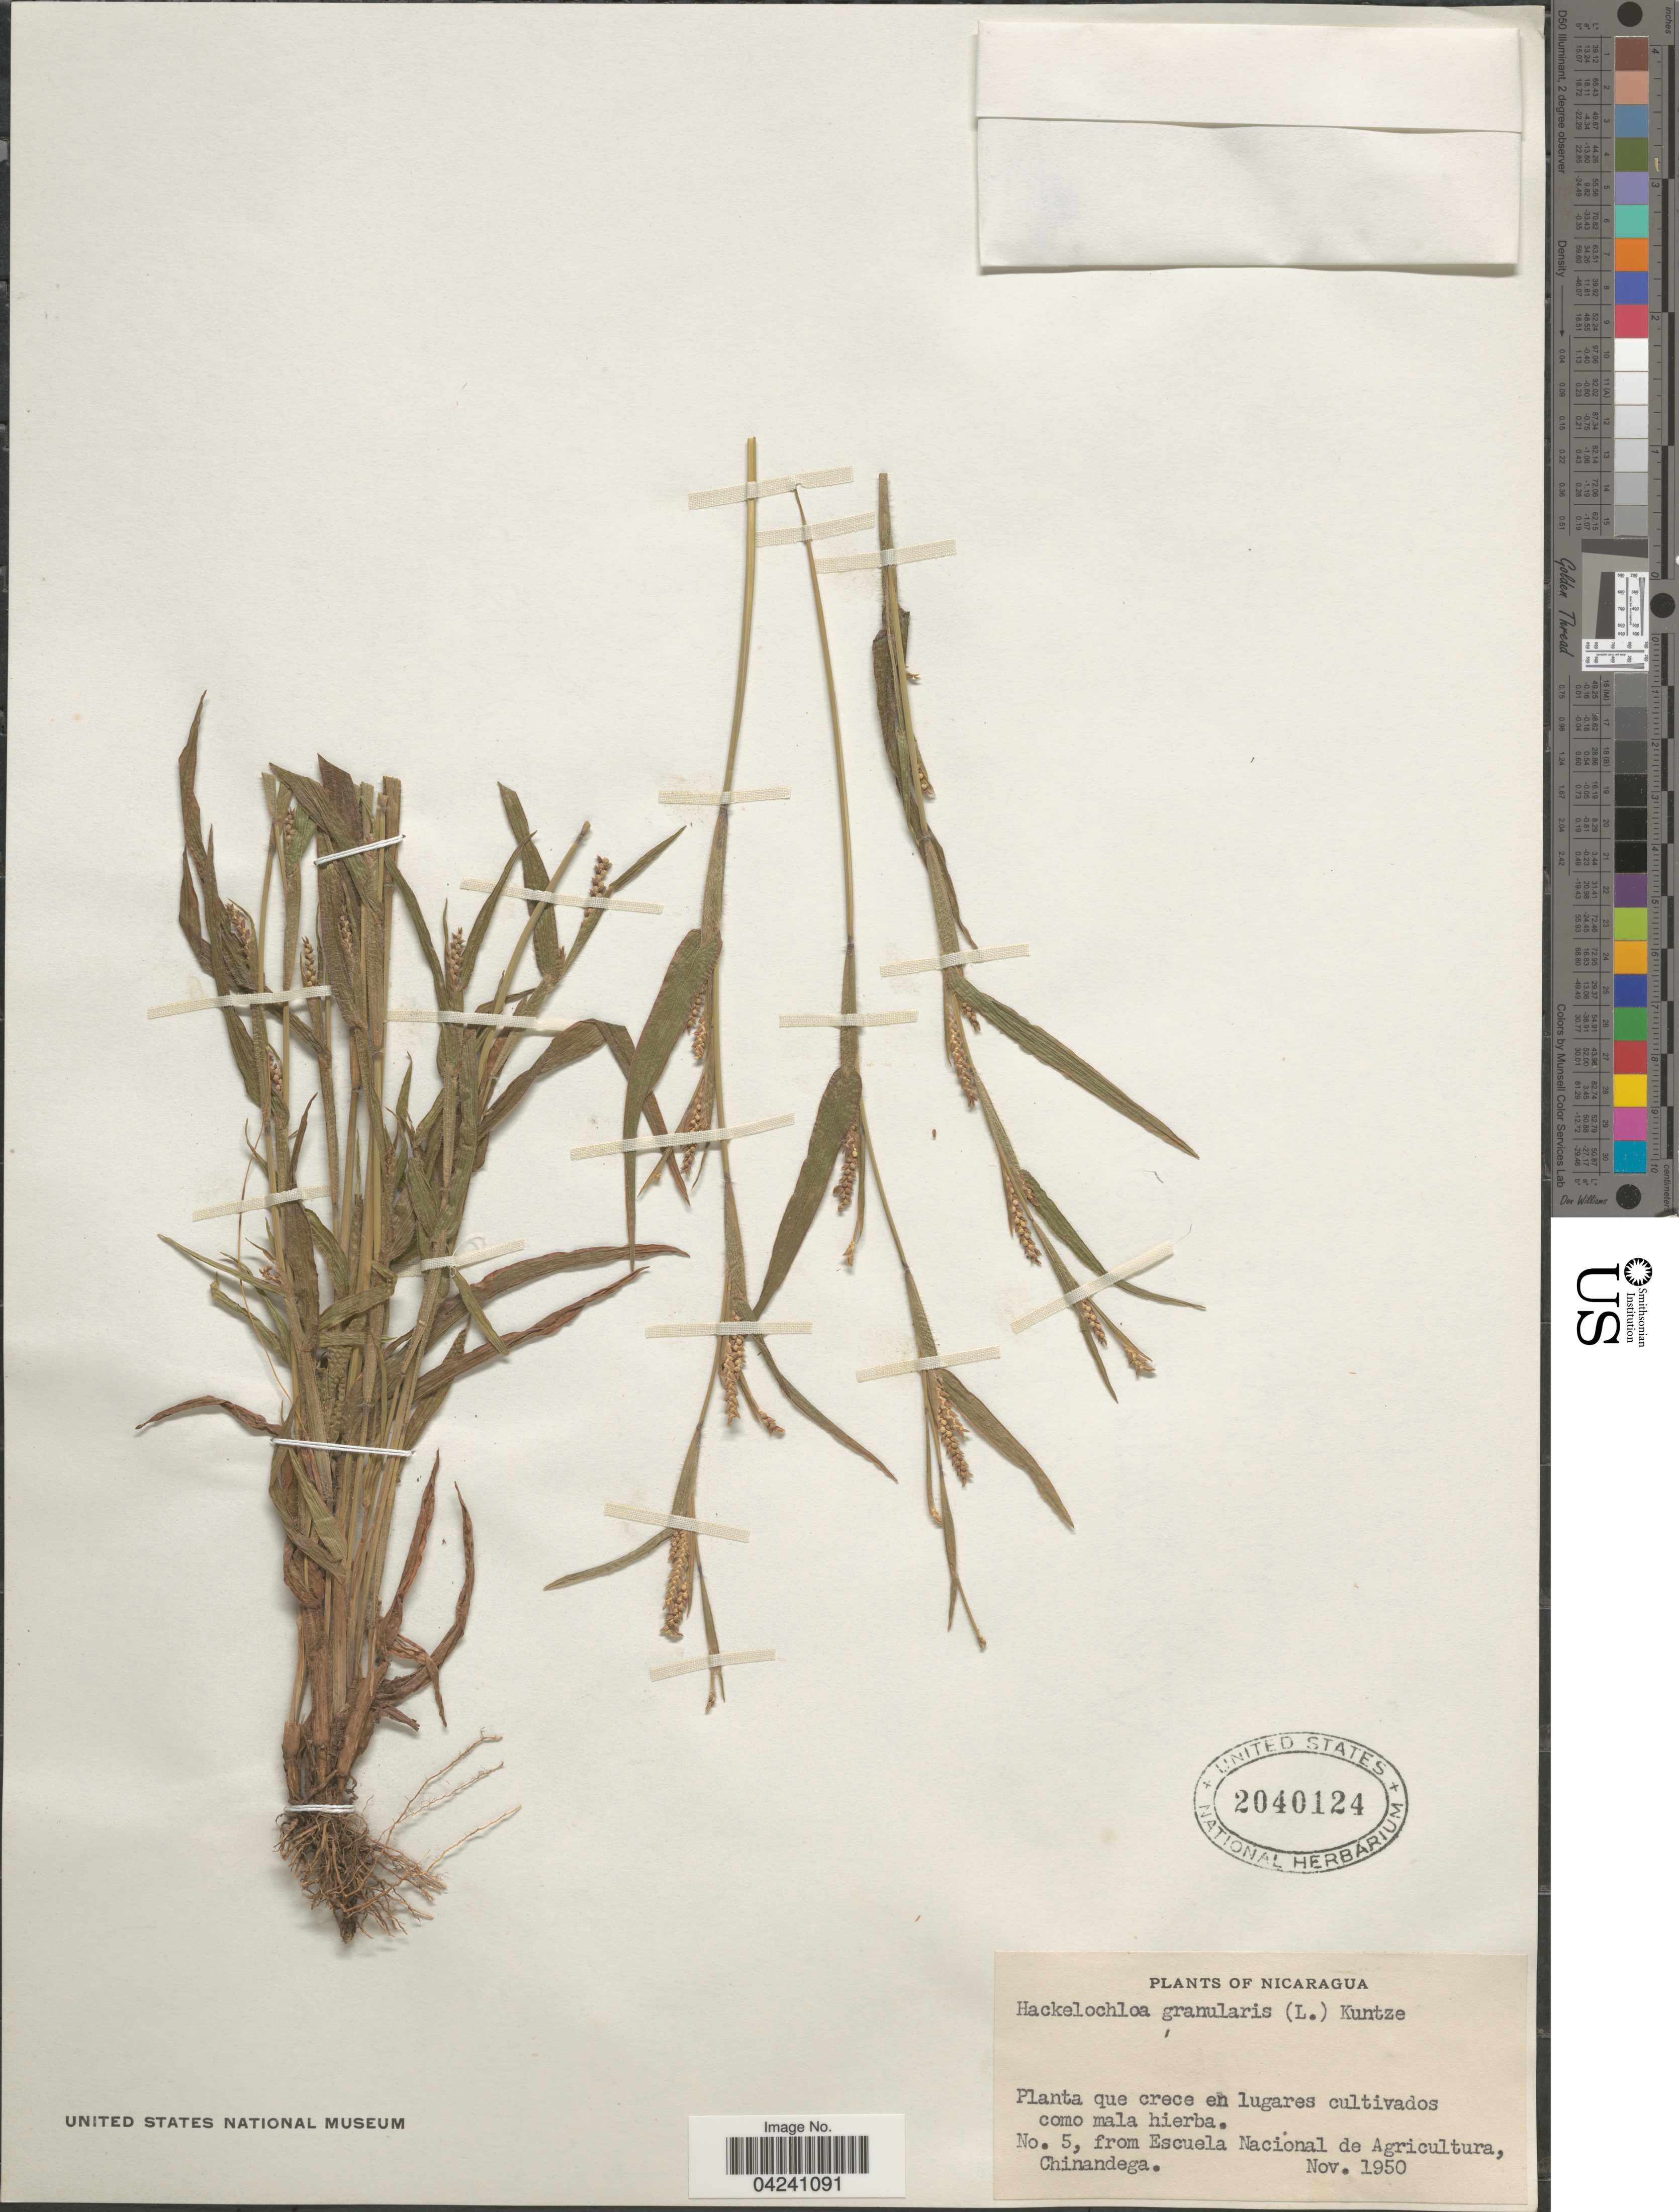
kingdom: Plantae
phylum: Tracheophyta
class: Liliopsida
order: Poales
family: Poaceae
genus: Hackelochloa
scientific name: Hackelochloa granularis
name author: (L.) Kuntze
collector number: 5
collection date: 1950-11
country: Nicaragua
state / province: Chinandega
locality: En lugares cultivados como mala hierba.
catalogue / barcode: US 2040124